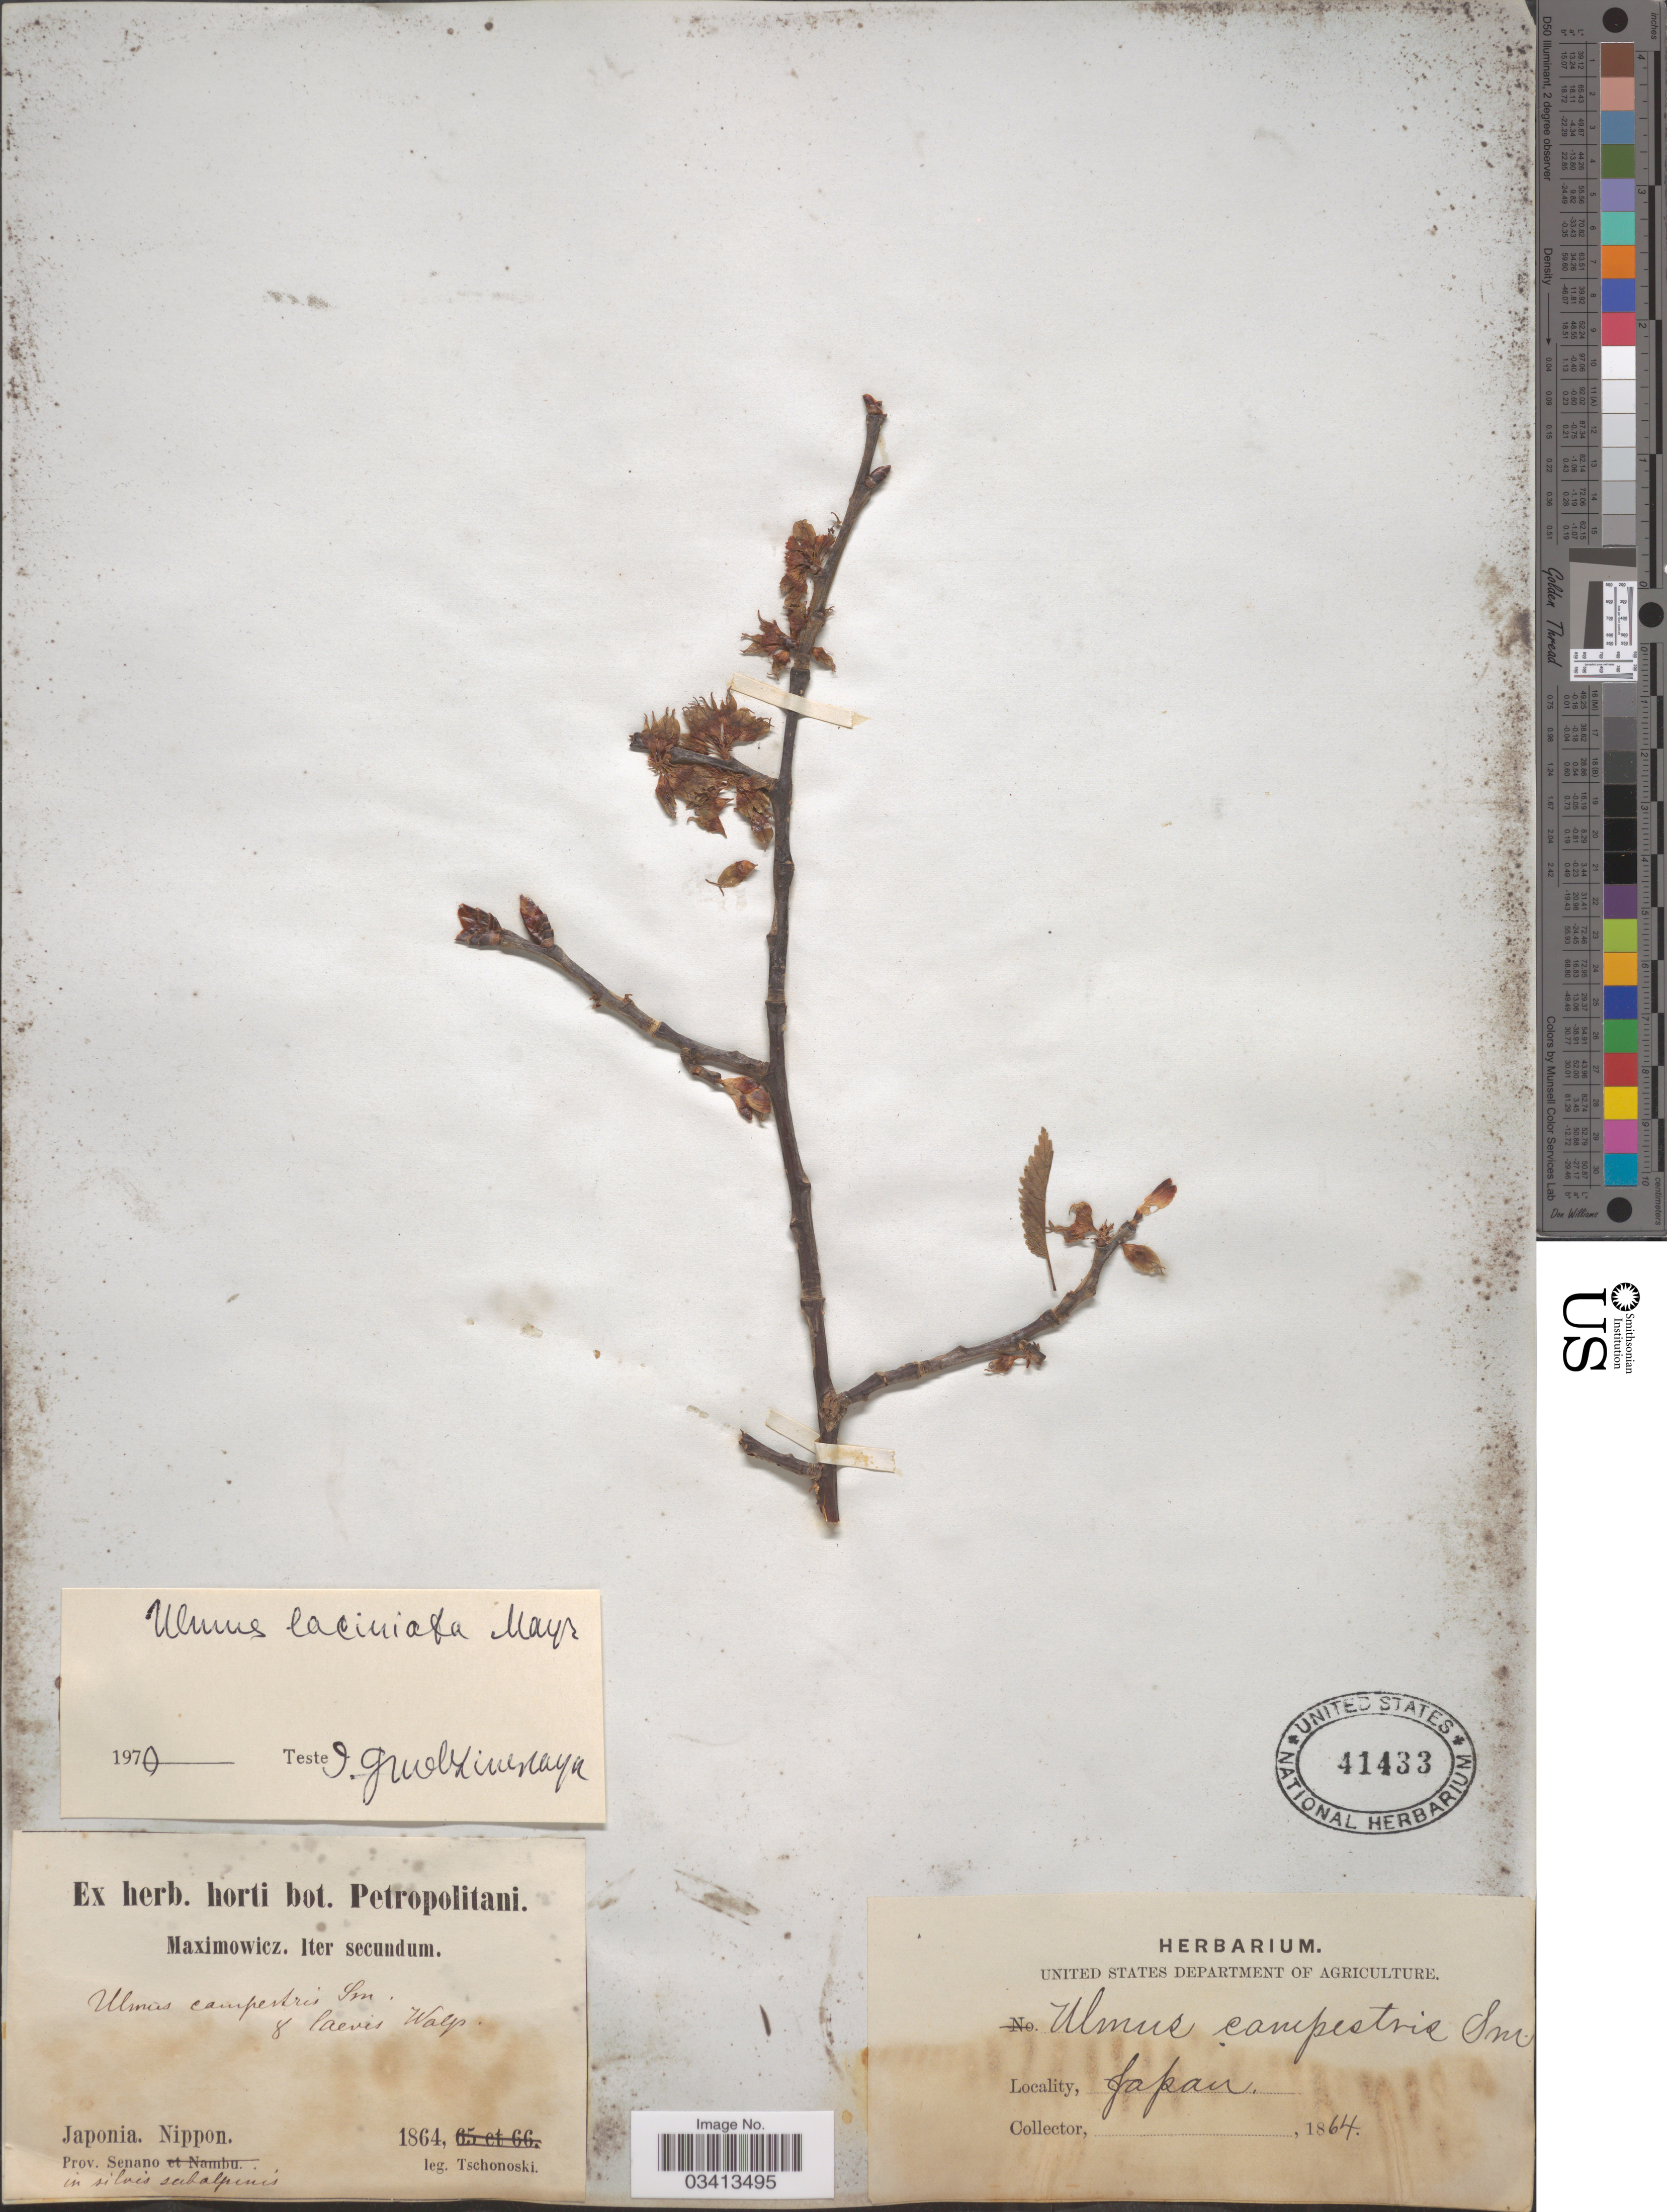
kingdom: Plantae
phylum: Tracheophyta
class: Magnoliopsida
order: Rosales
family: Ulmaceae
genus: Ulmus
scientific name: Ulmus laciniata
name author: (Herder) Mayr ex Schwapp.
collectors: -. Tschonoski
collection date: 1864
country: Japan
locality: Nippon. Prov. Senano.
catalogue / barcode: US 41433